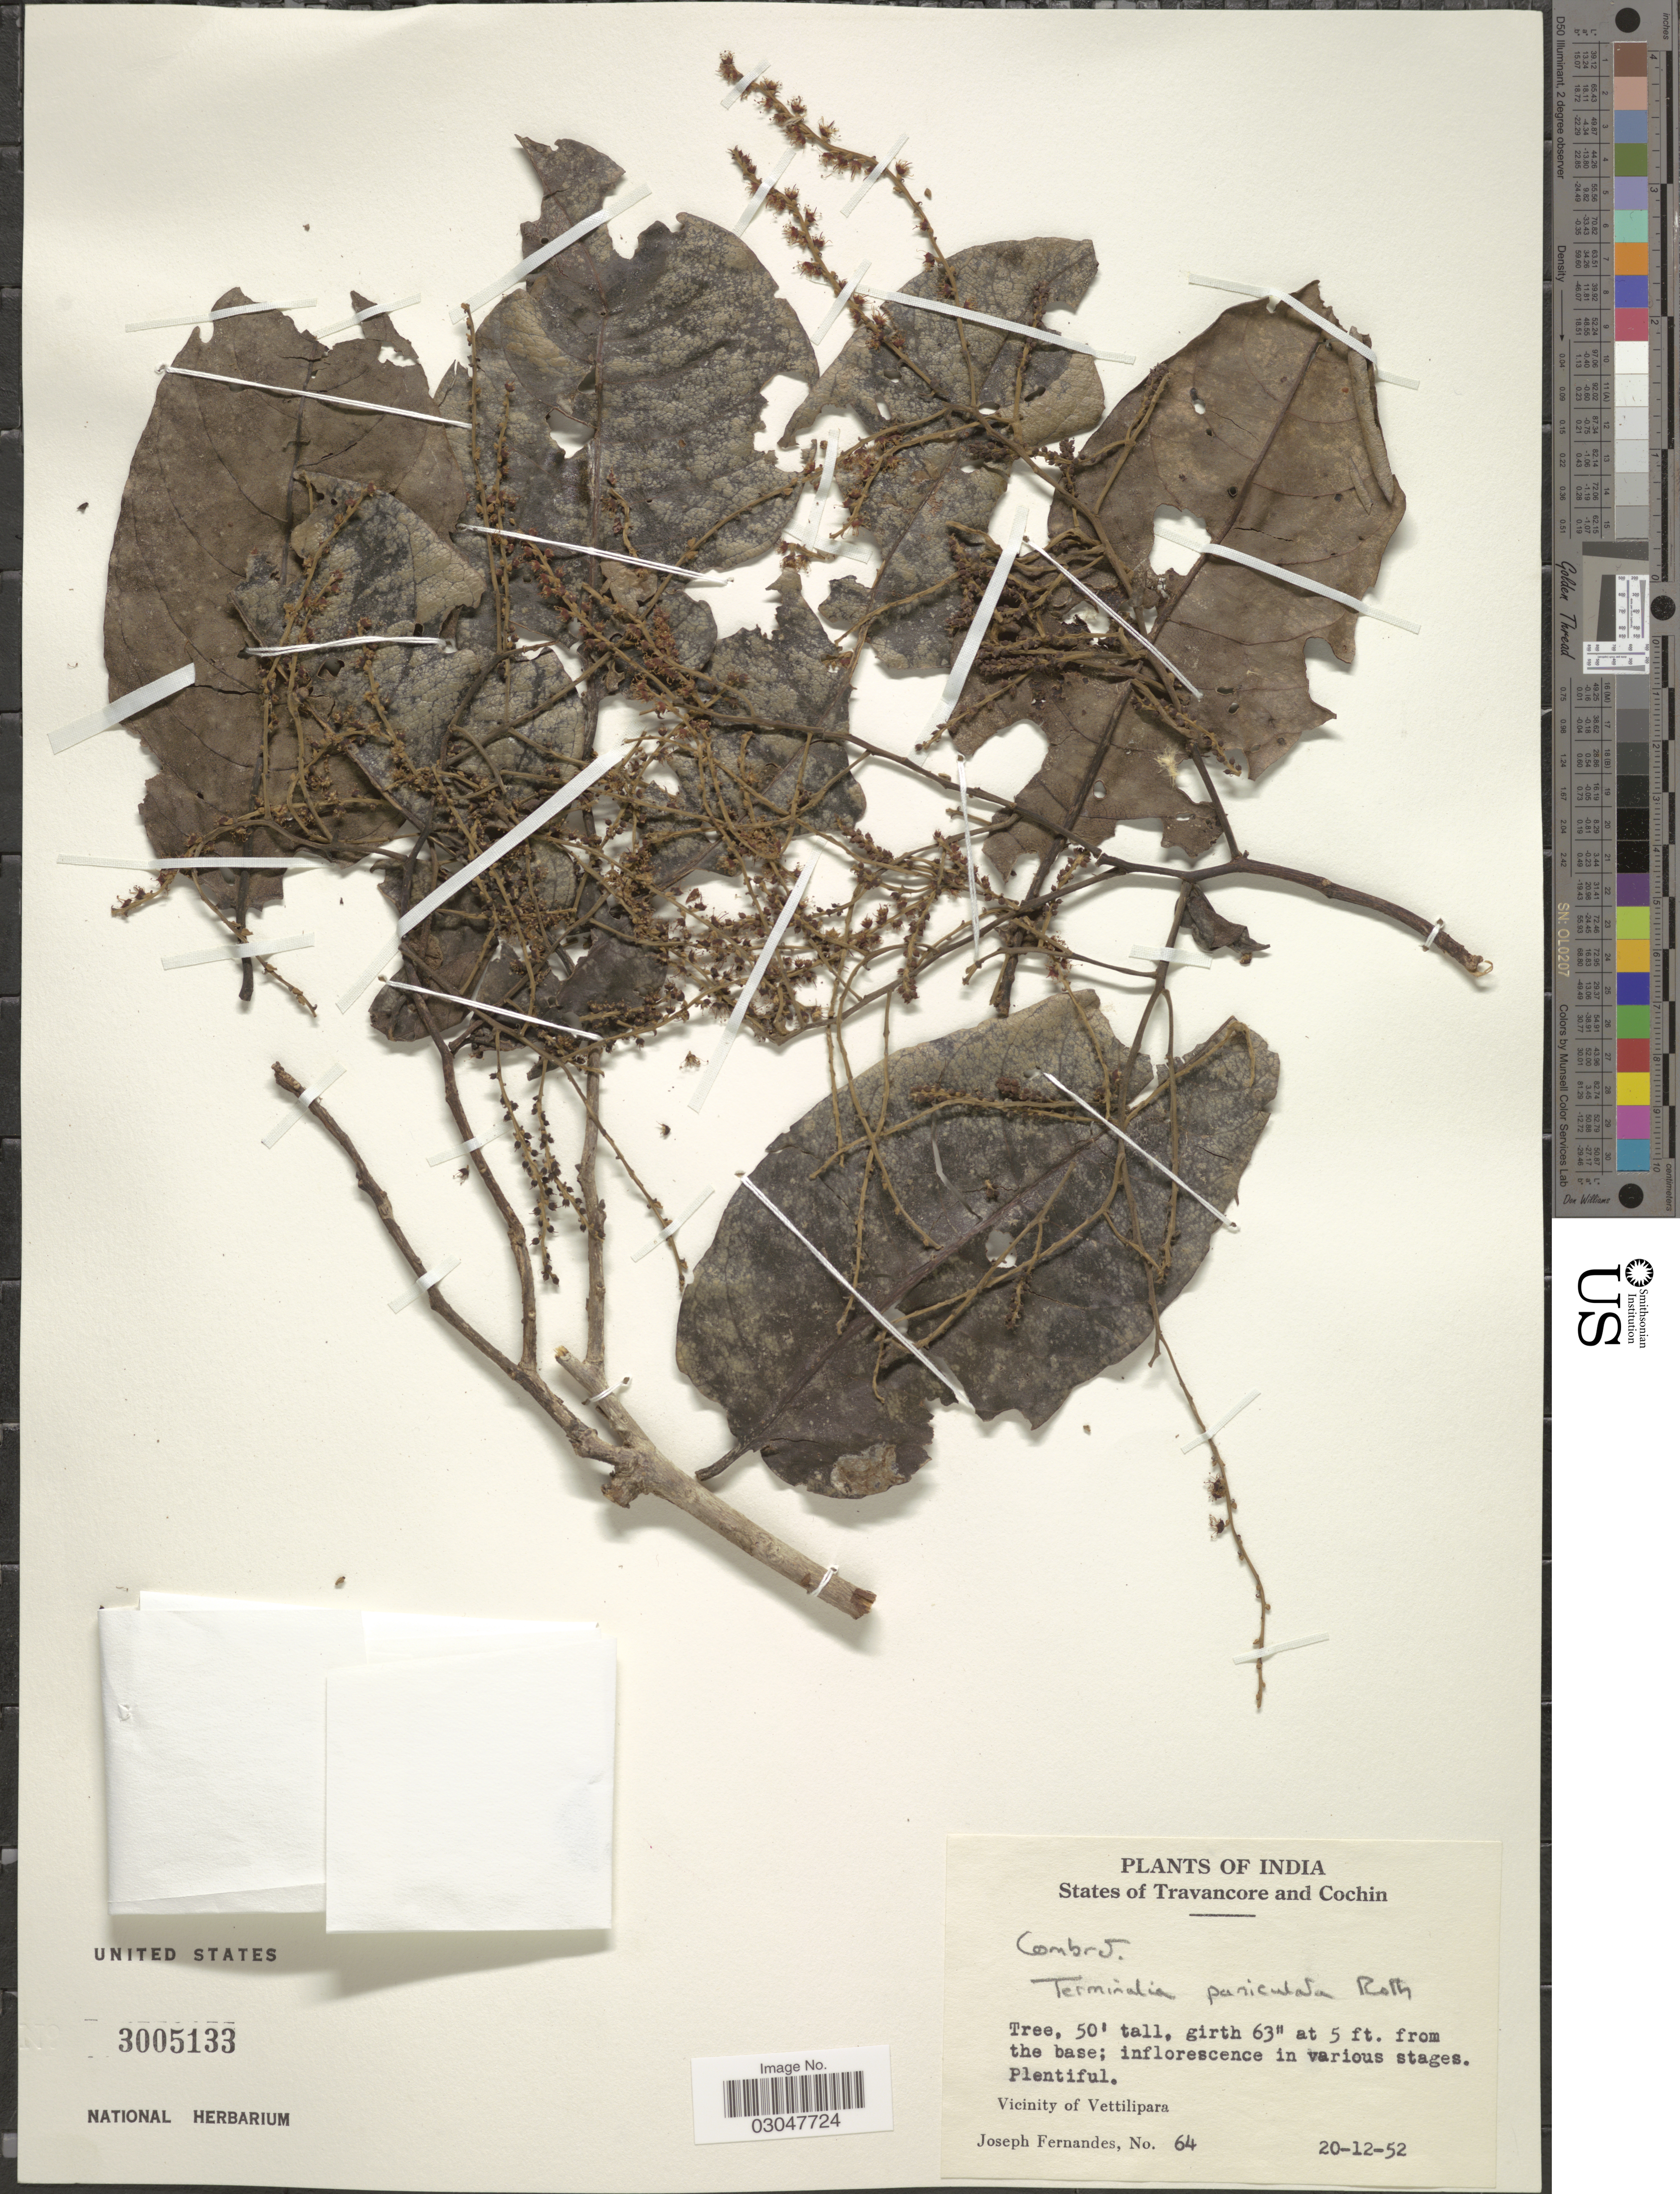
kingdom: Plantae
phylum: Tracheophyta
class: Magnoliopsida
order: Myrtales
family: Combretaceae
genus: Terminalia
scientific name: Terminalia paniculata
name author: Roth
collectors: J. Fernandes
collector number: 64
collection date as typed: Transcribed d/m/y: 20/12/52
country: India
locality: States of Travancore and Cochin. Vicinity of Vettilipara.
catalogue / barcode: US 3005133